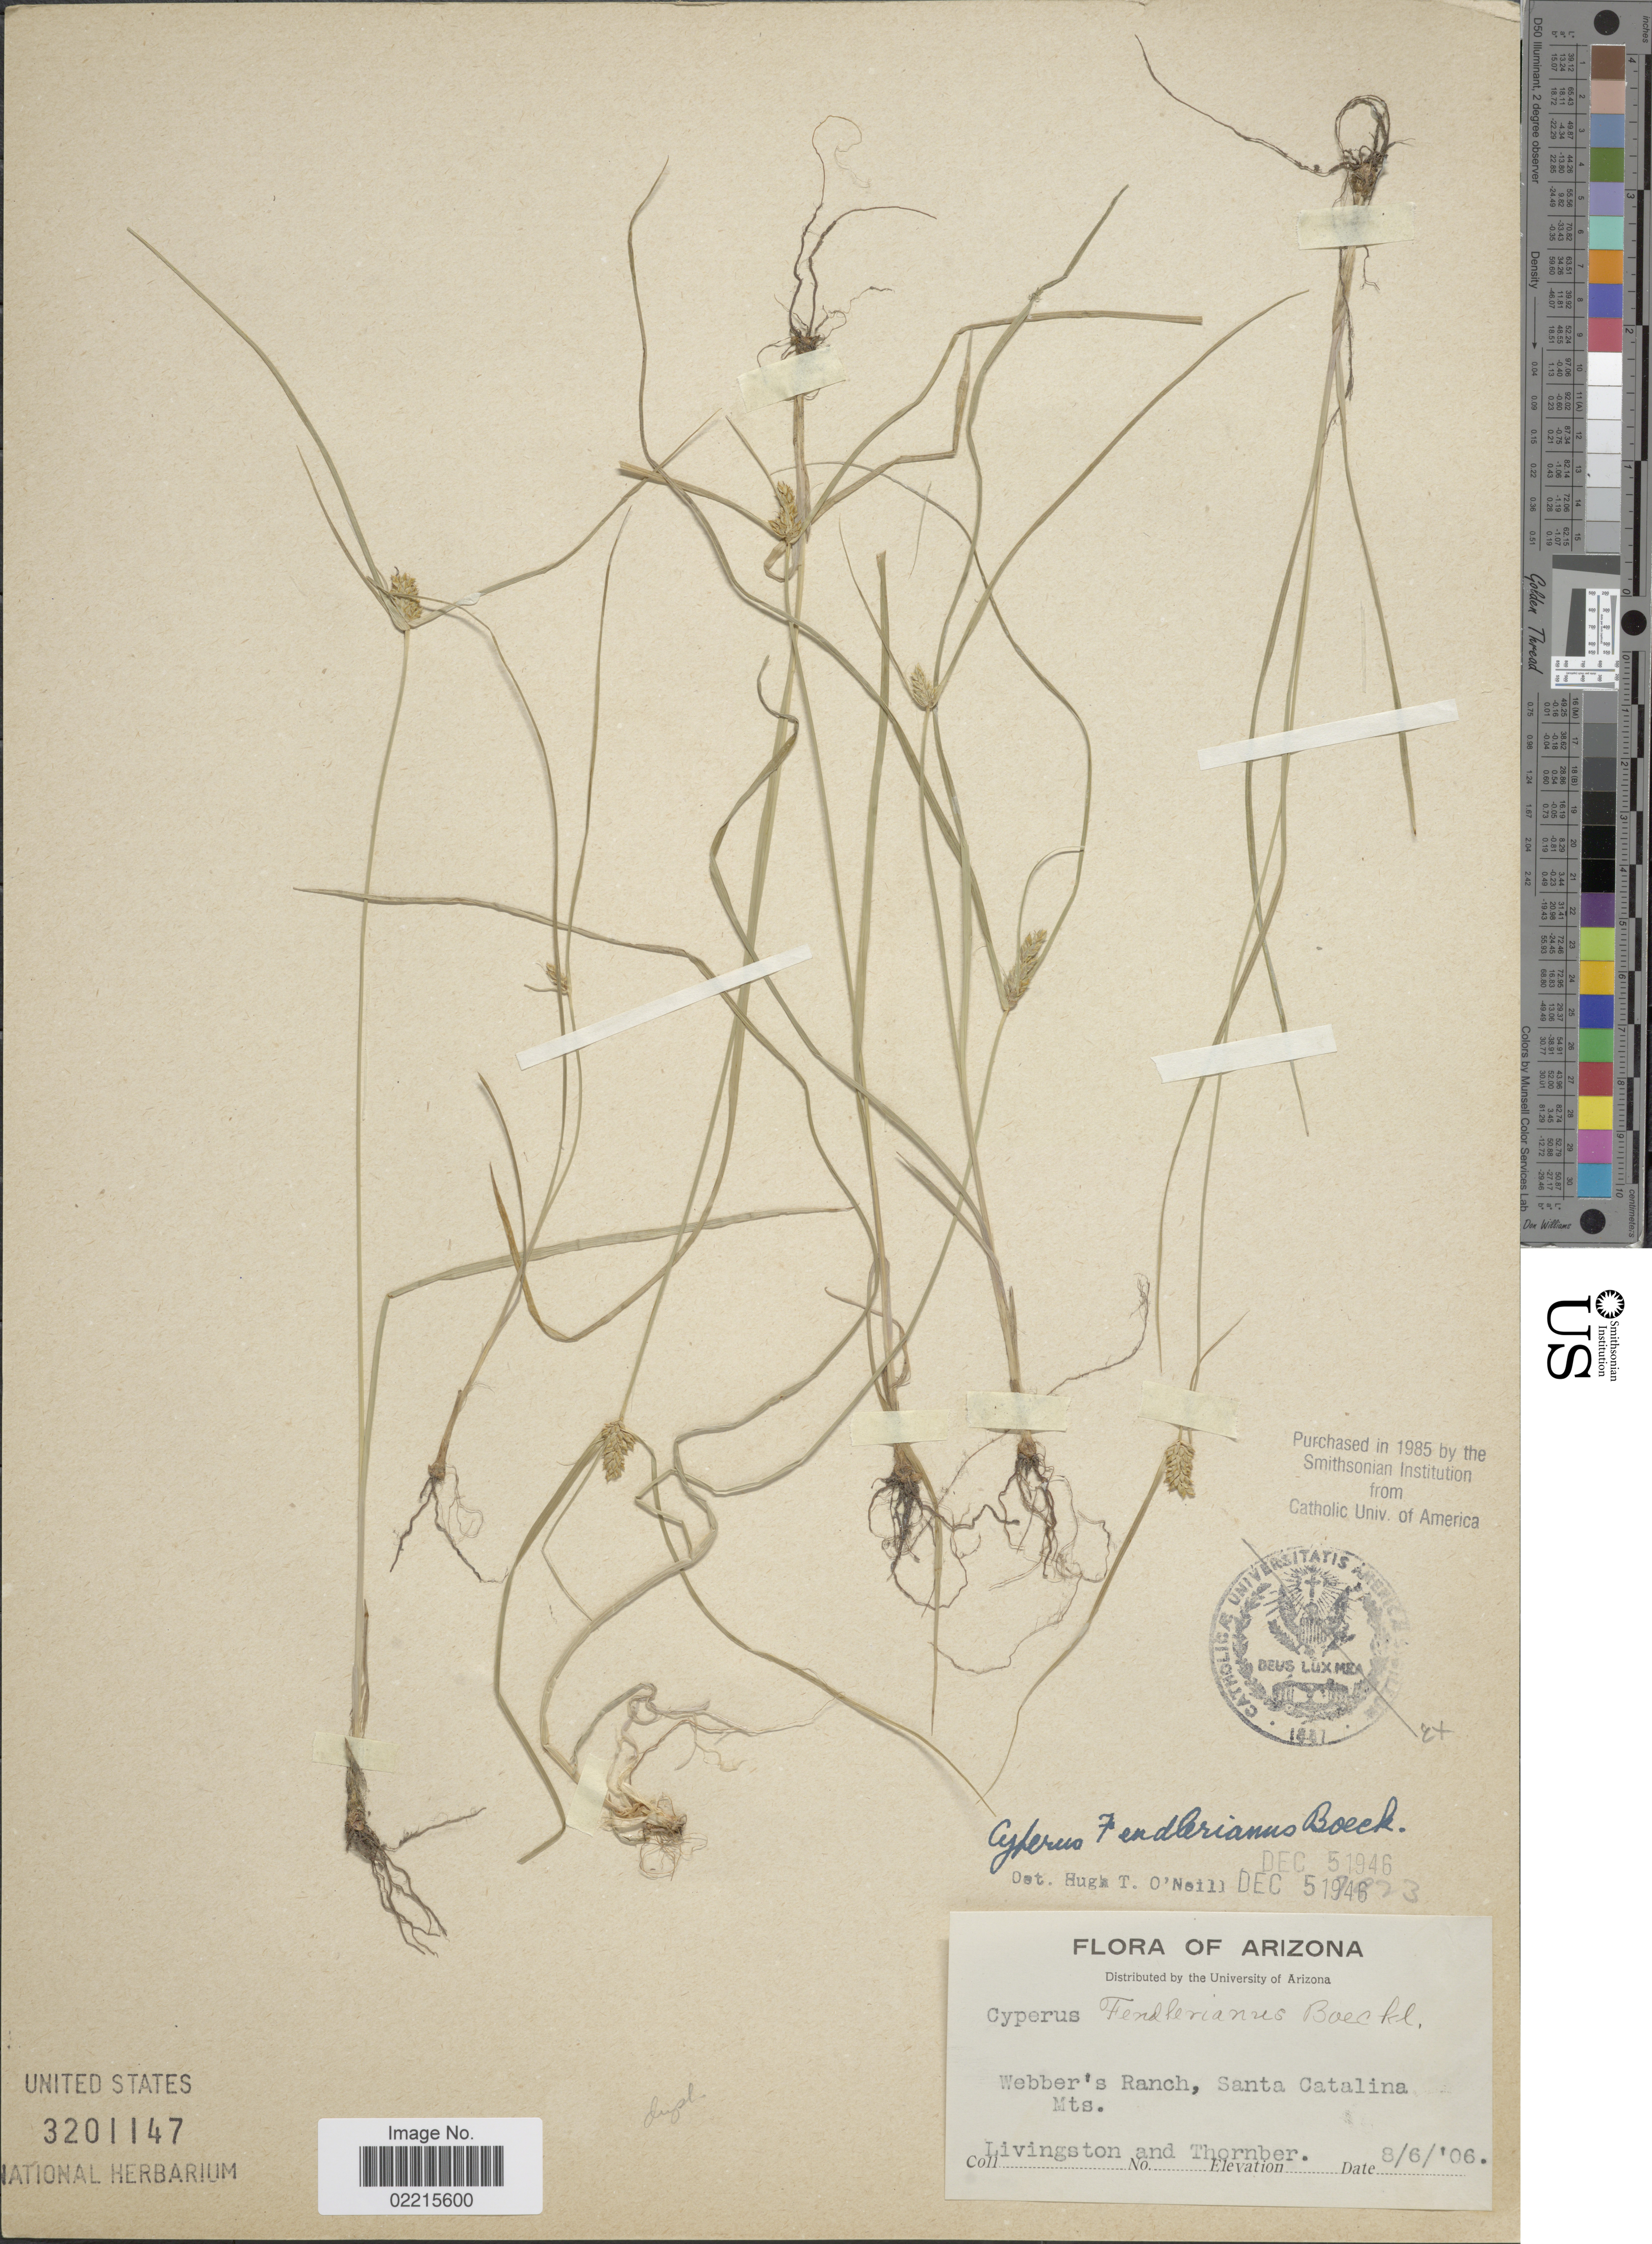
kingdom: Plantae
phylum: Tracheophyta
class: Liliopsida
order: Poales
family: Cyperaceae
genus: Cyperus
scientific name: Cyperus fendlerianus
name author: Boeckeler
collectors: Livingston & -. Thornber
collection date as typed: Transcribed d/m/y: 6/8/6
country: United States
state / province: Arizona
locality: Webber's Ranch, Santa Catalina Mts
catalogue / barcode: US 3201147